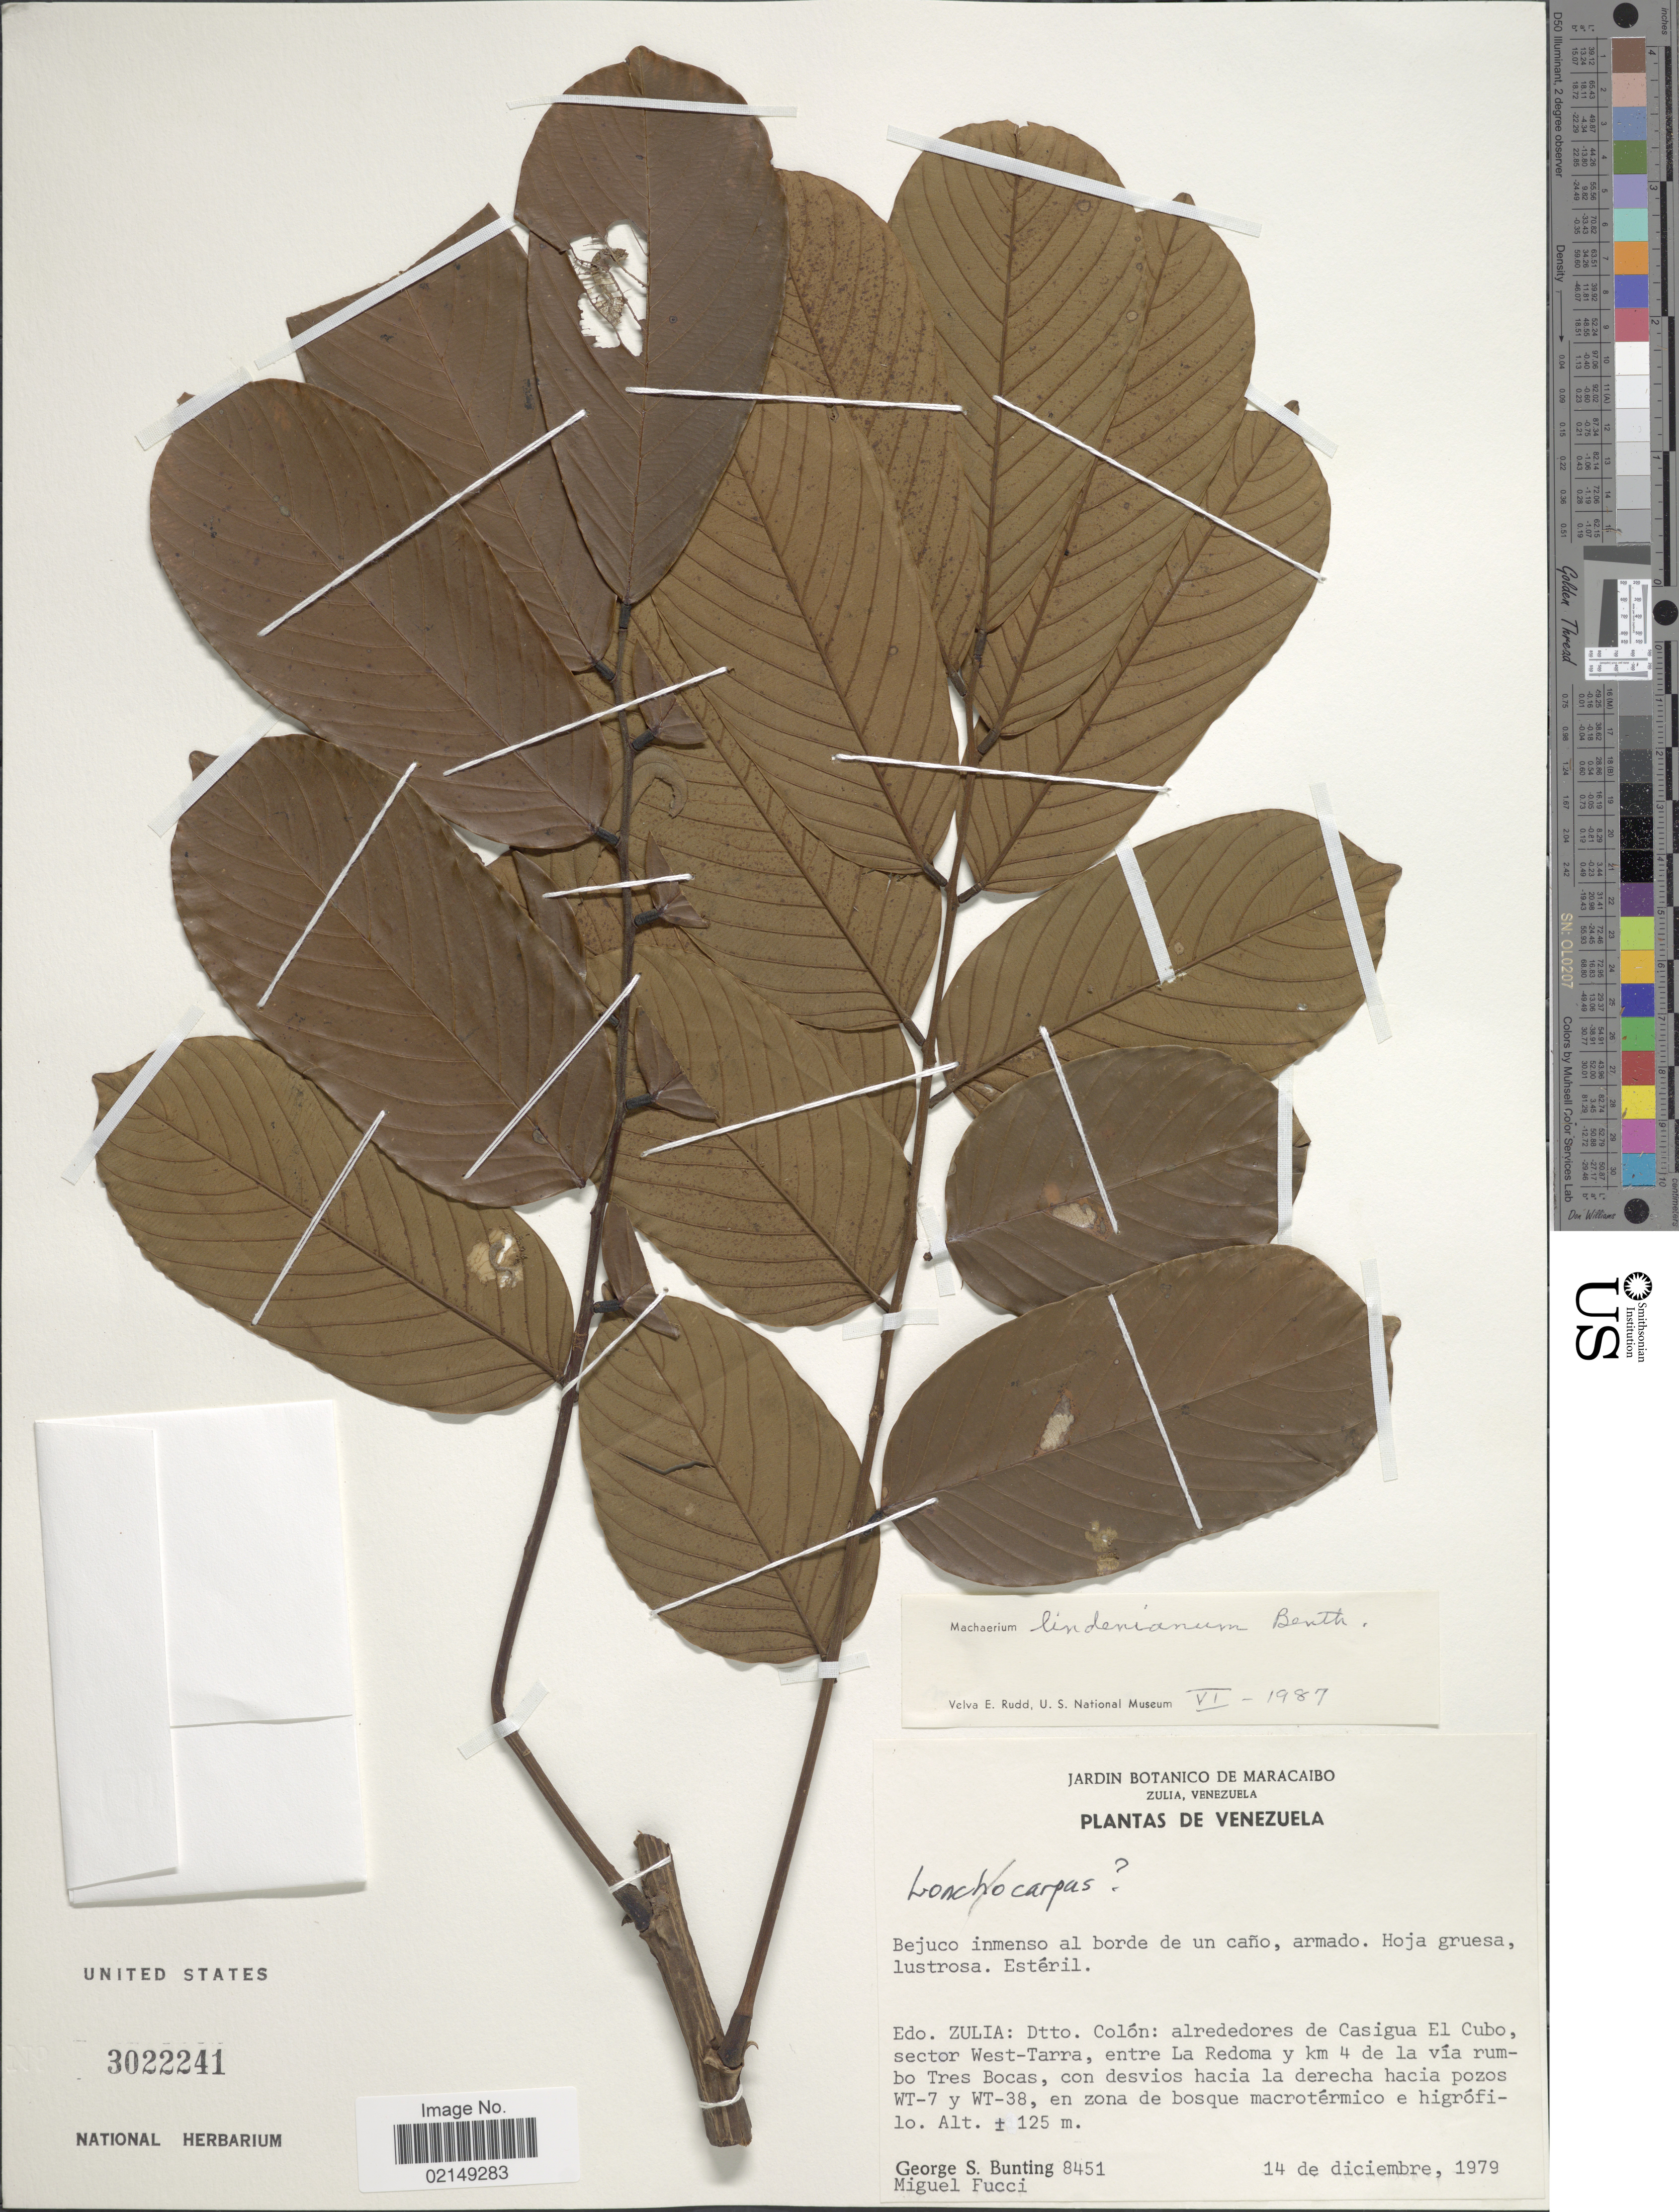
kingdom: Plantae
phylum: Tracheophyta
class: Magnoliopsida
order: Fabales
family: Fabaceae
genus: Machaerium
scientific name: Machaerium leucopterum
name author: Benth.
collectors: G. S. Bunting & M. Fucci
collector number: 8451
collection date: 1979-12-14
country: Venezuela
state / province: Zulia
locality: Bejuco inmenso al borde de un cano, Armado. Hoja griesa lustrosa, Esteril. Dtto. Colon. alrededores de Casigua El Cubo, sector West-Tarra, entre La Redoma y km 4 de la via rumbo Tres Bocas, con desvios hacia la derecha hacia pozos WT-7 y WT-38 en zona de bosque macrotermico a higrofilo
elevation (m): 125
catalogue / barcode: US 3022241